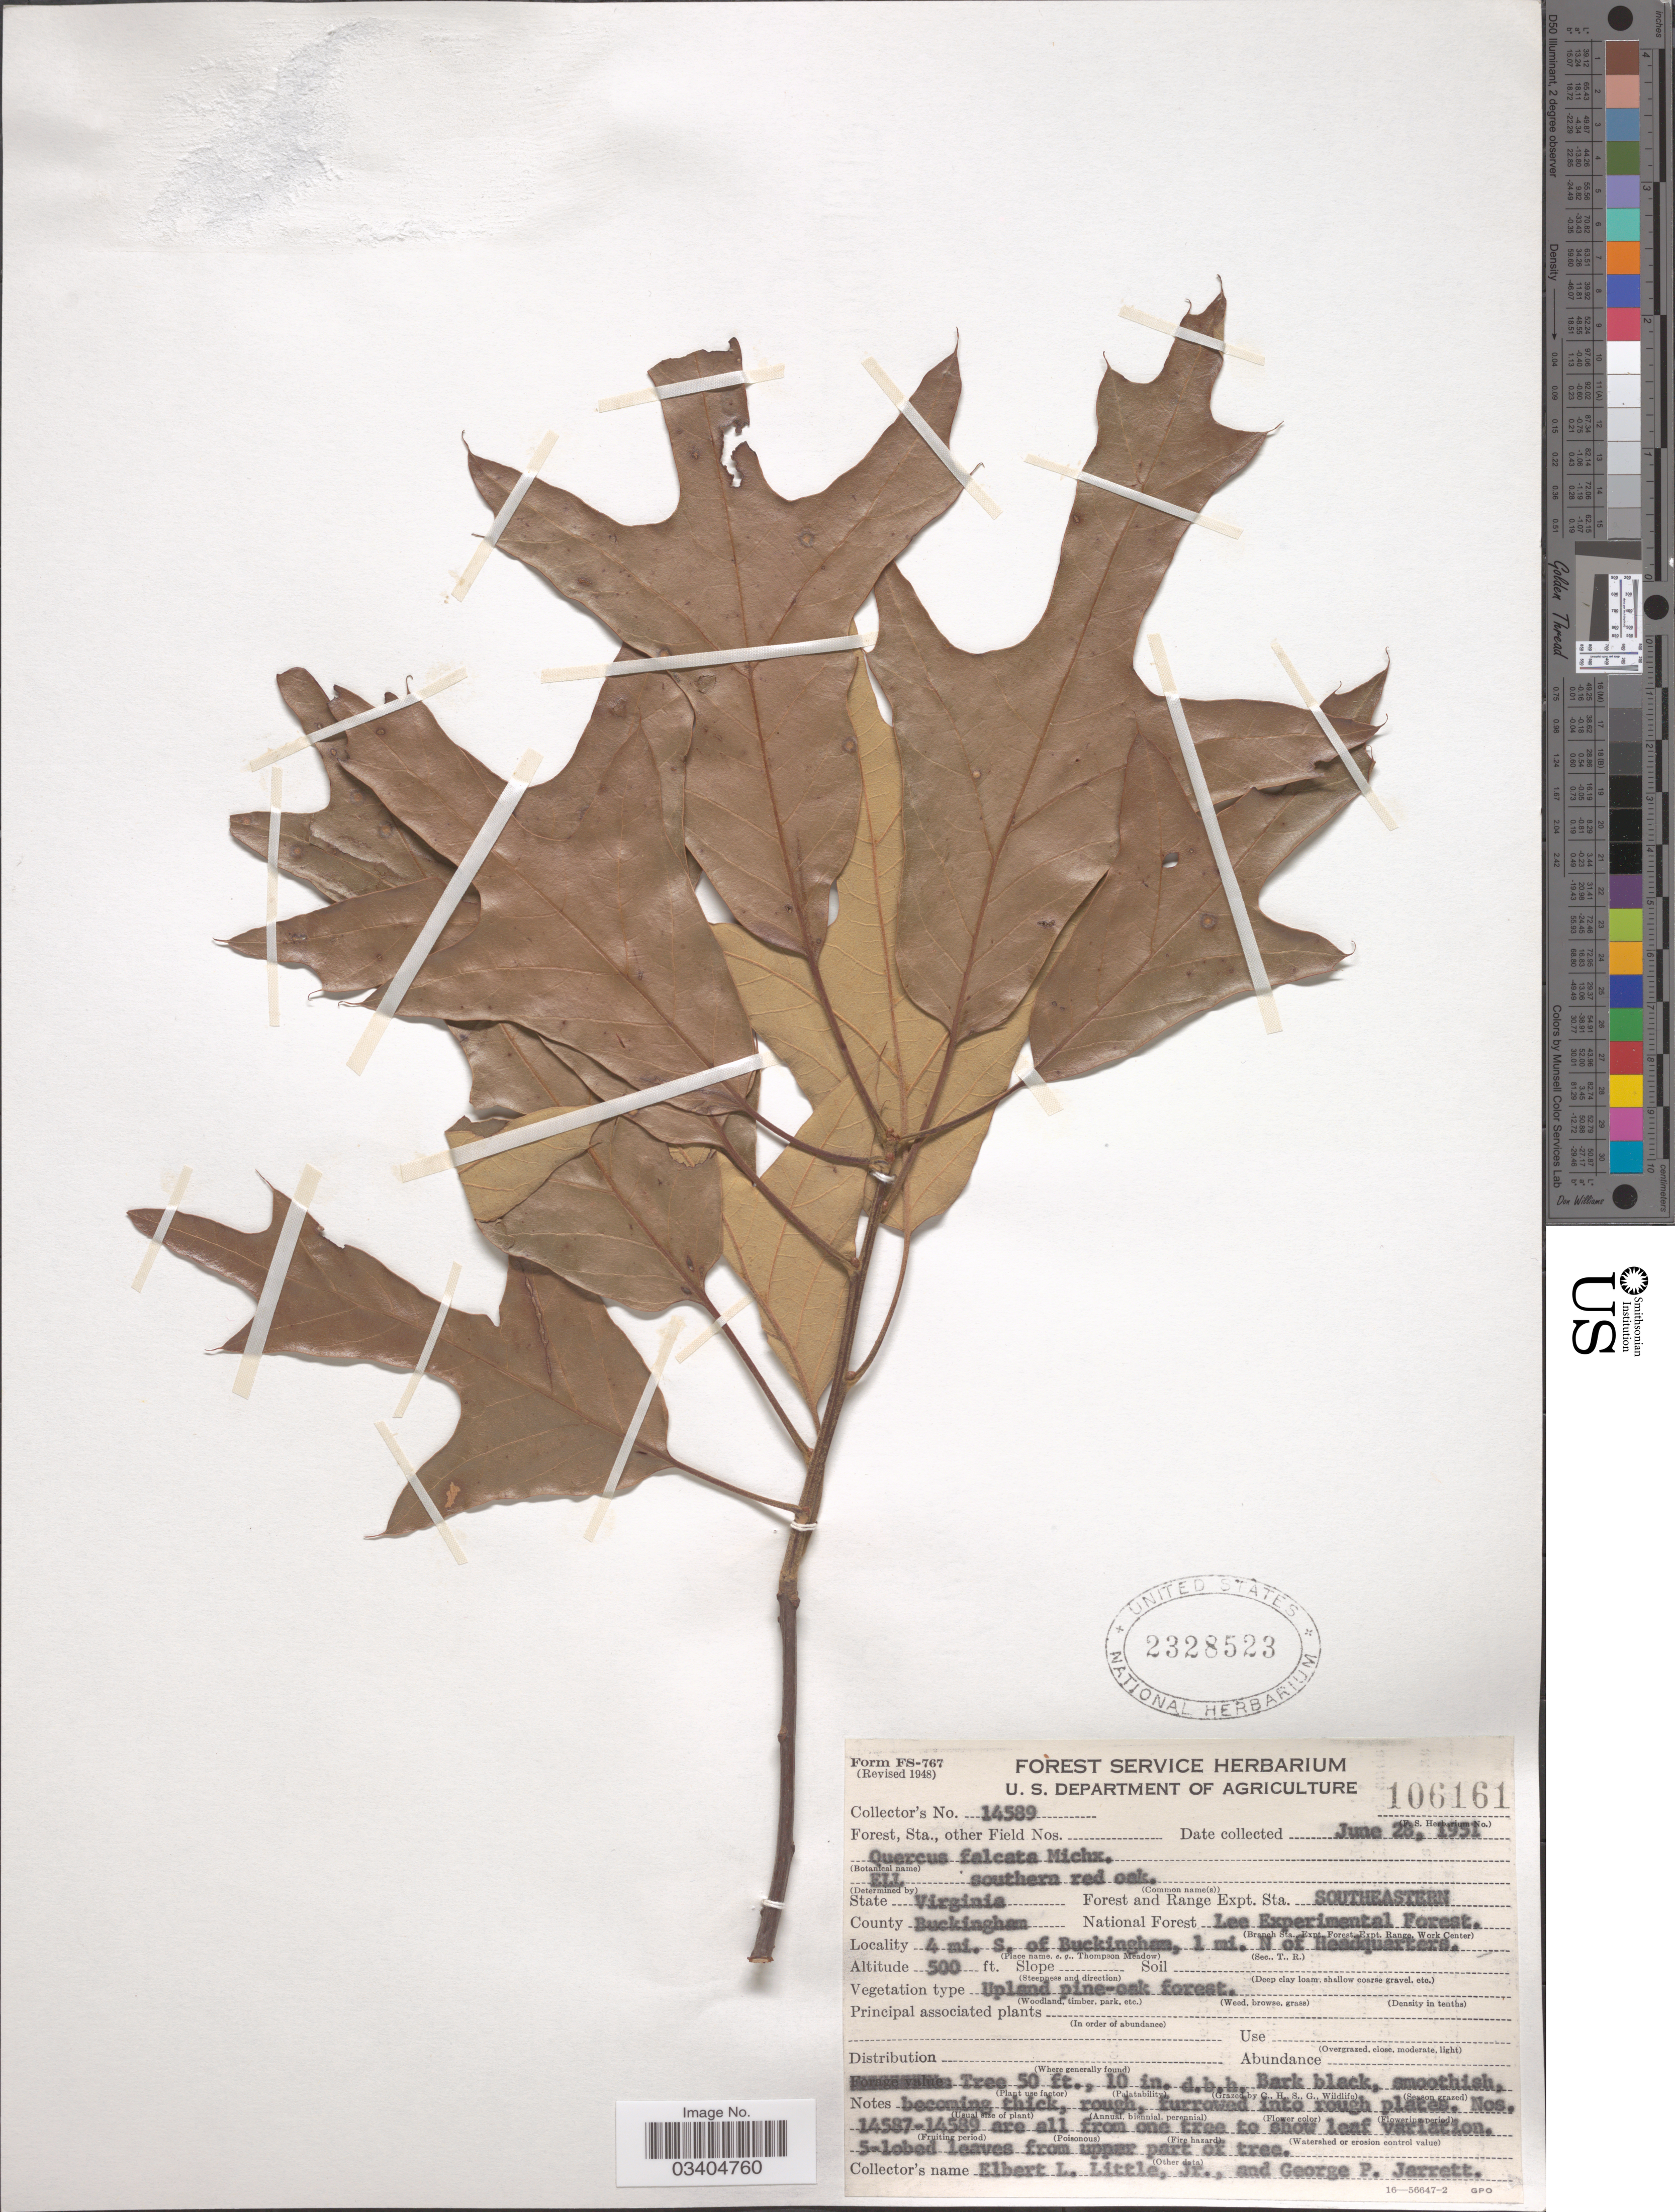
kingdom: Plantae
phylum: Tracheophyta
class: Magnoliopsida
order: Fagales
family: Fagaceae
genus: Quercus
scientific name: Quercus falcata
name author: Michx.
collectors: E. L. Little & G. Jarrett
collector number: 14589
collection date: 1951-06-28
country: United States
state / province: Virginia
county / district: Buckingham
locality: Forest and Range Expt. Sta. Southeastern. County Buckingham. National Forest Lee Experimental Forest. 4 mi. S. of Buckingham, 1 mi. N of Headquarters.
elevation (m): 152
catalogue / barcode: US 2328523